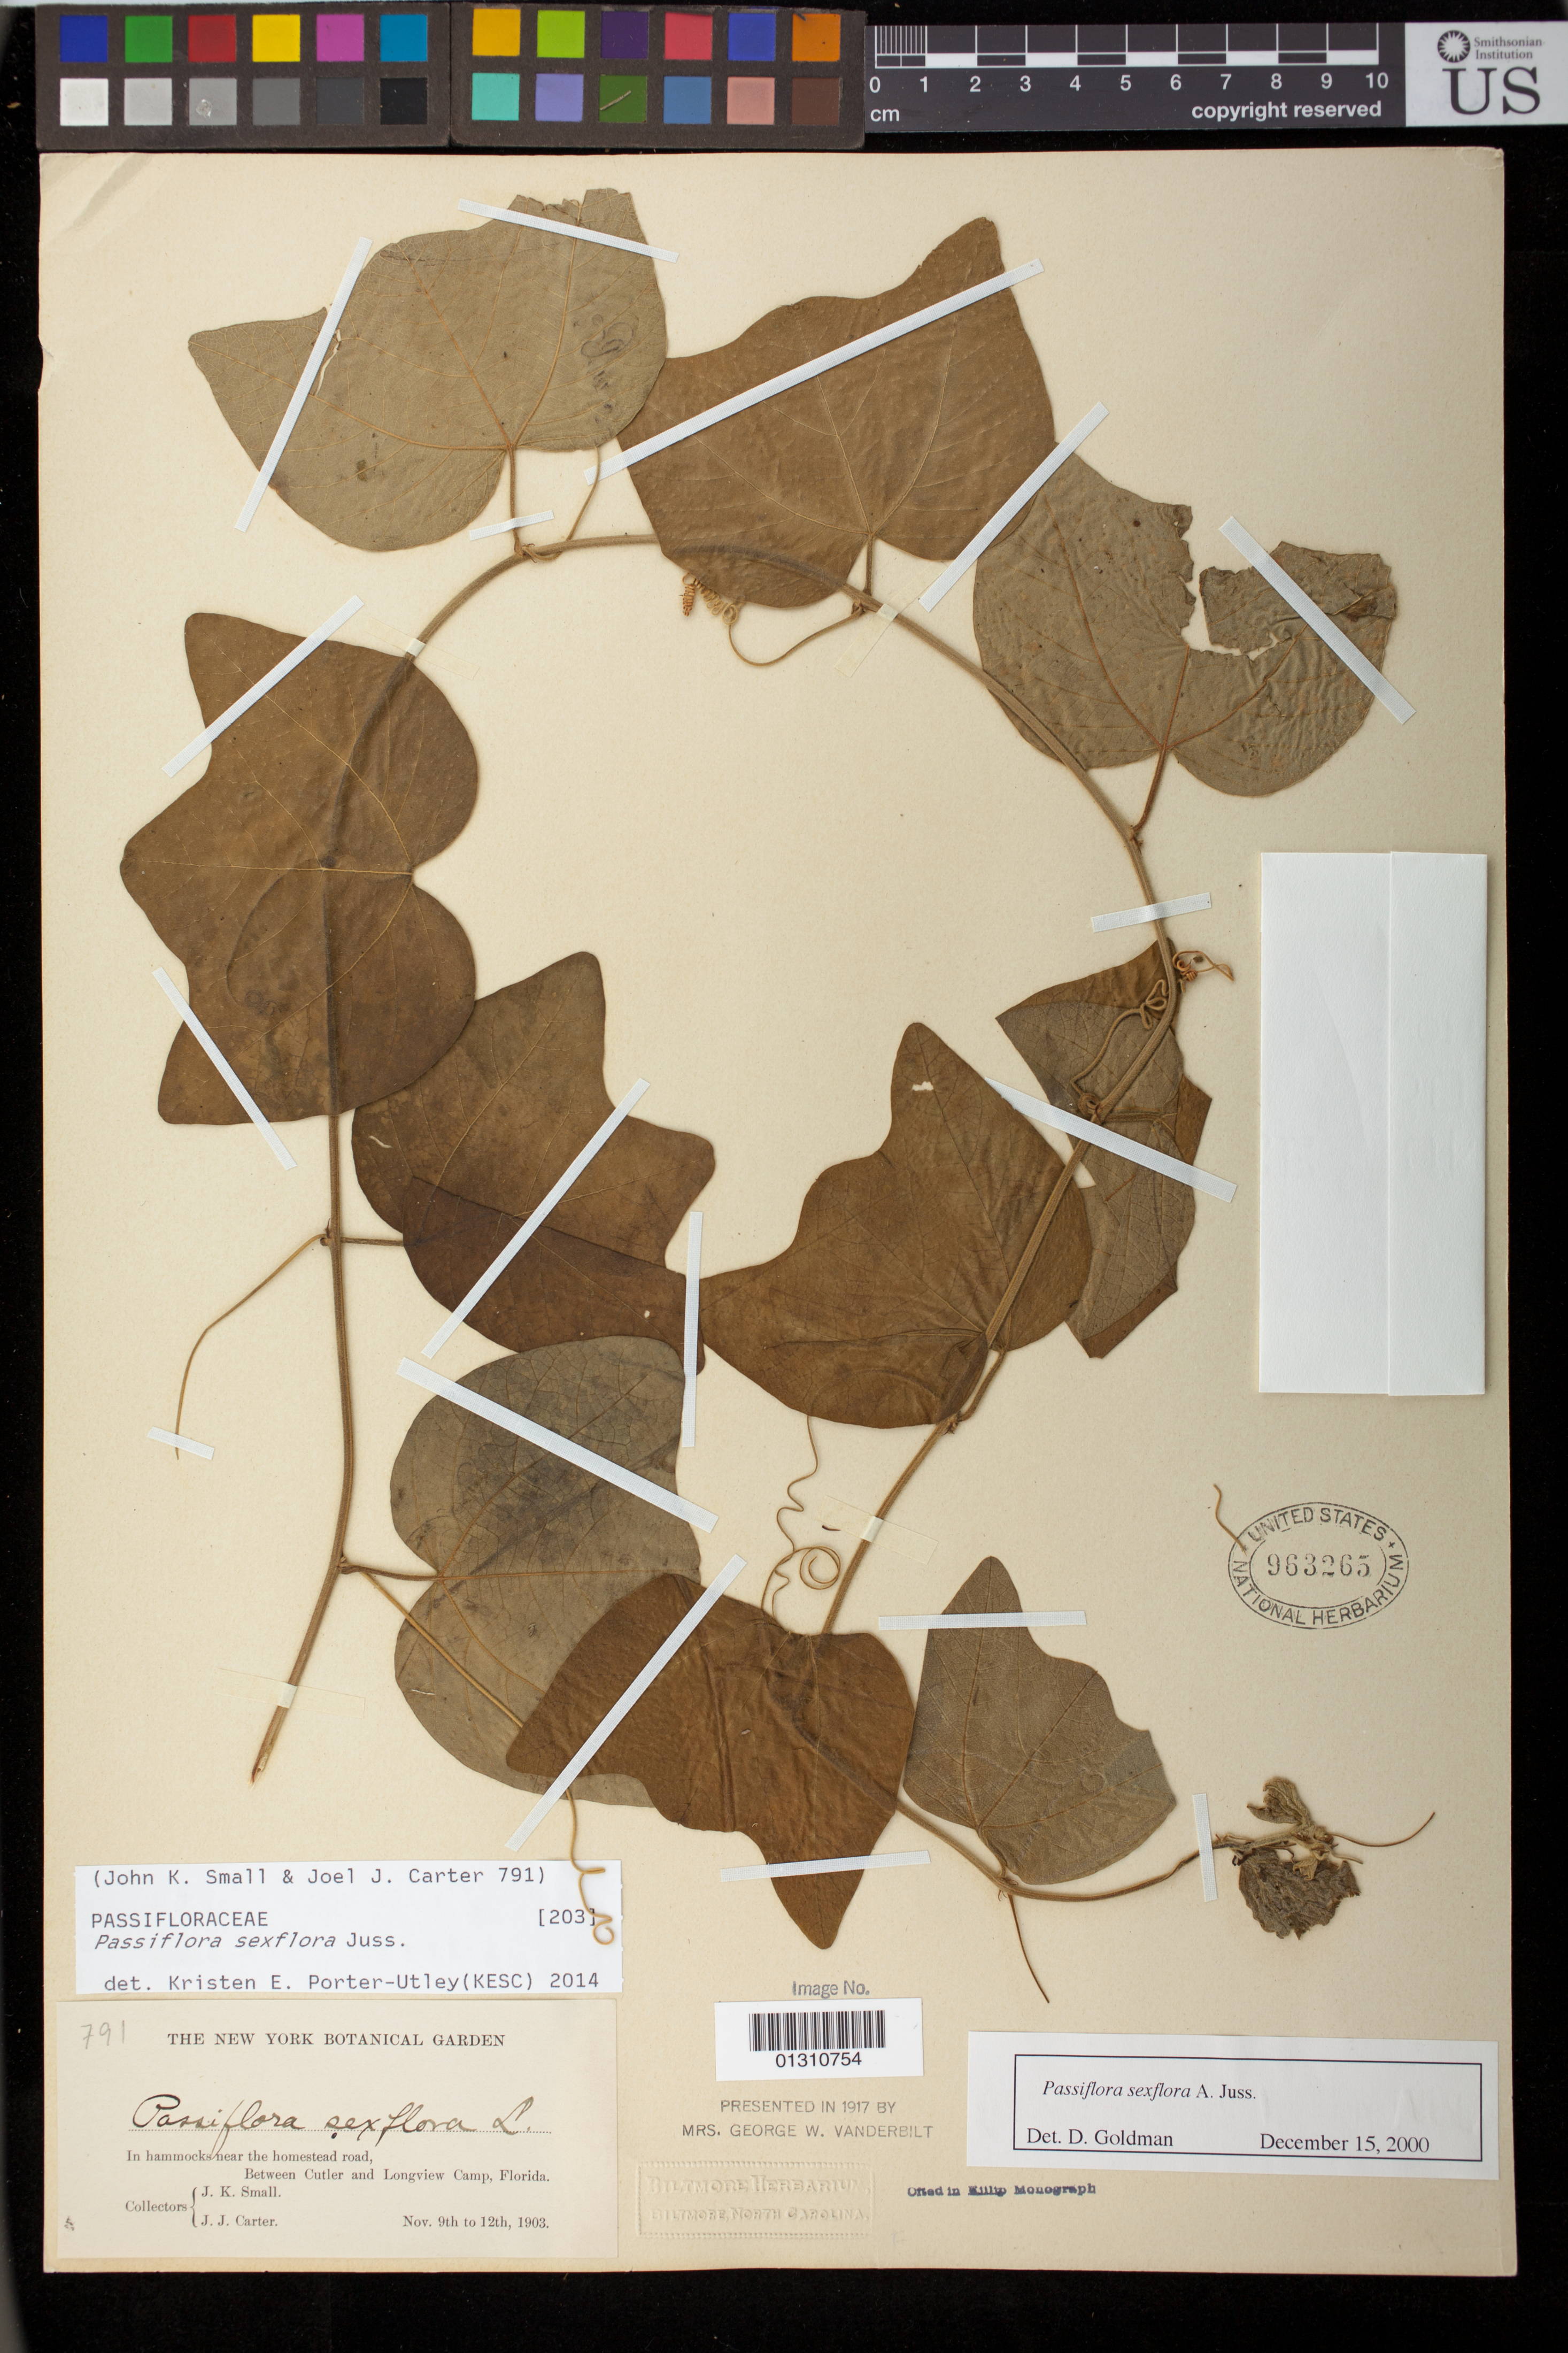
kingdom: Plantae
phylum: Tracheophyta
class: Magnoliopsida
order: Malpighiales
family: Passifloraceae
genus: Passiflora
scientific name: Passiflora sexflora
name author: Juss.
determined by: Porter-Utley, Kristen E.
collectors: J. K. Small & A. M. Carter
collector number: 791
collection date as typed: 09 Nov 1903 to 12 Nov 1903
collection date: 1903-11-09/1903-11-12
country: United States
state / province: Florida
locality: Between Cutler and Long View Camp, Everglades.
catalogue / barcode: US 963265